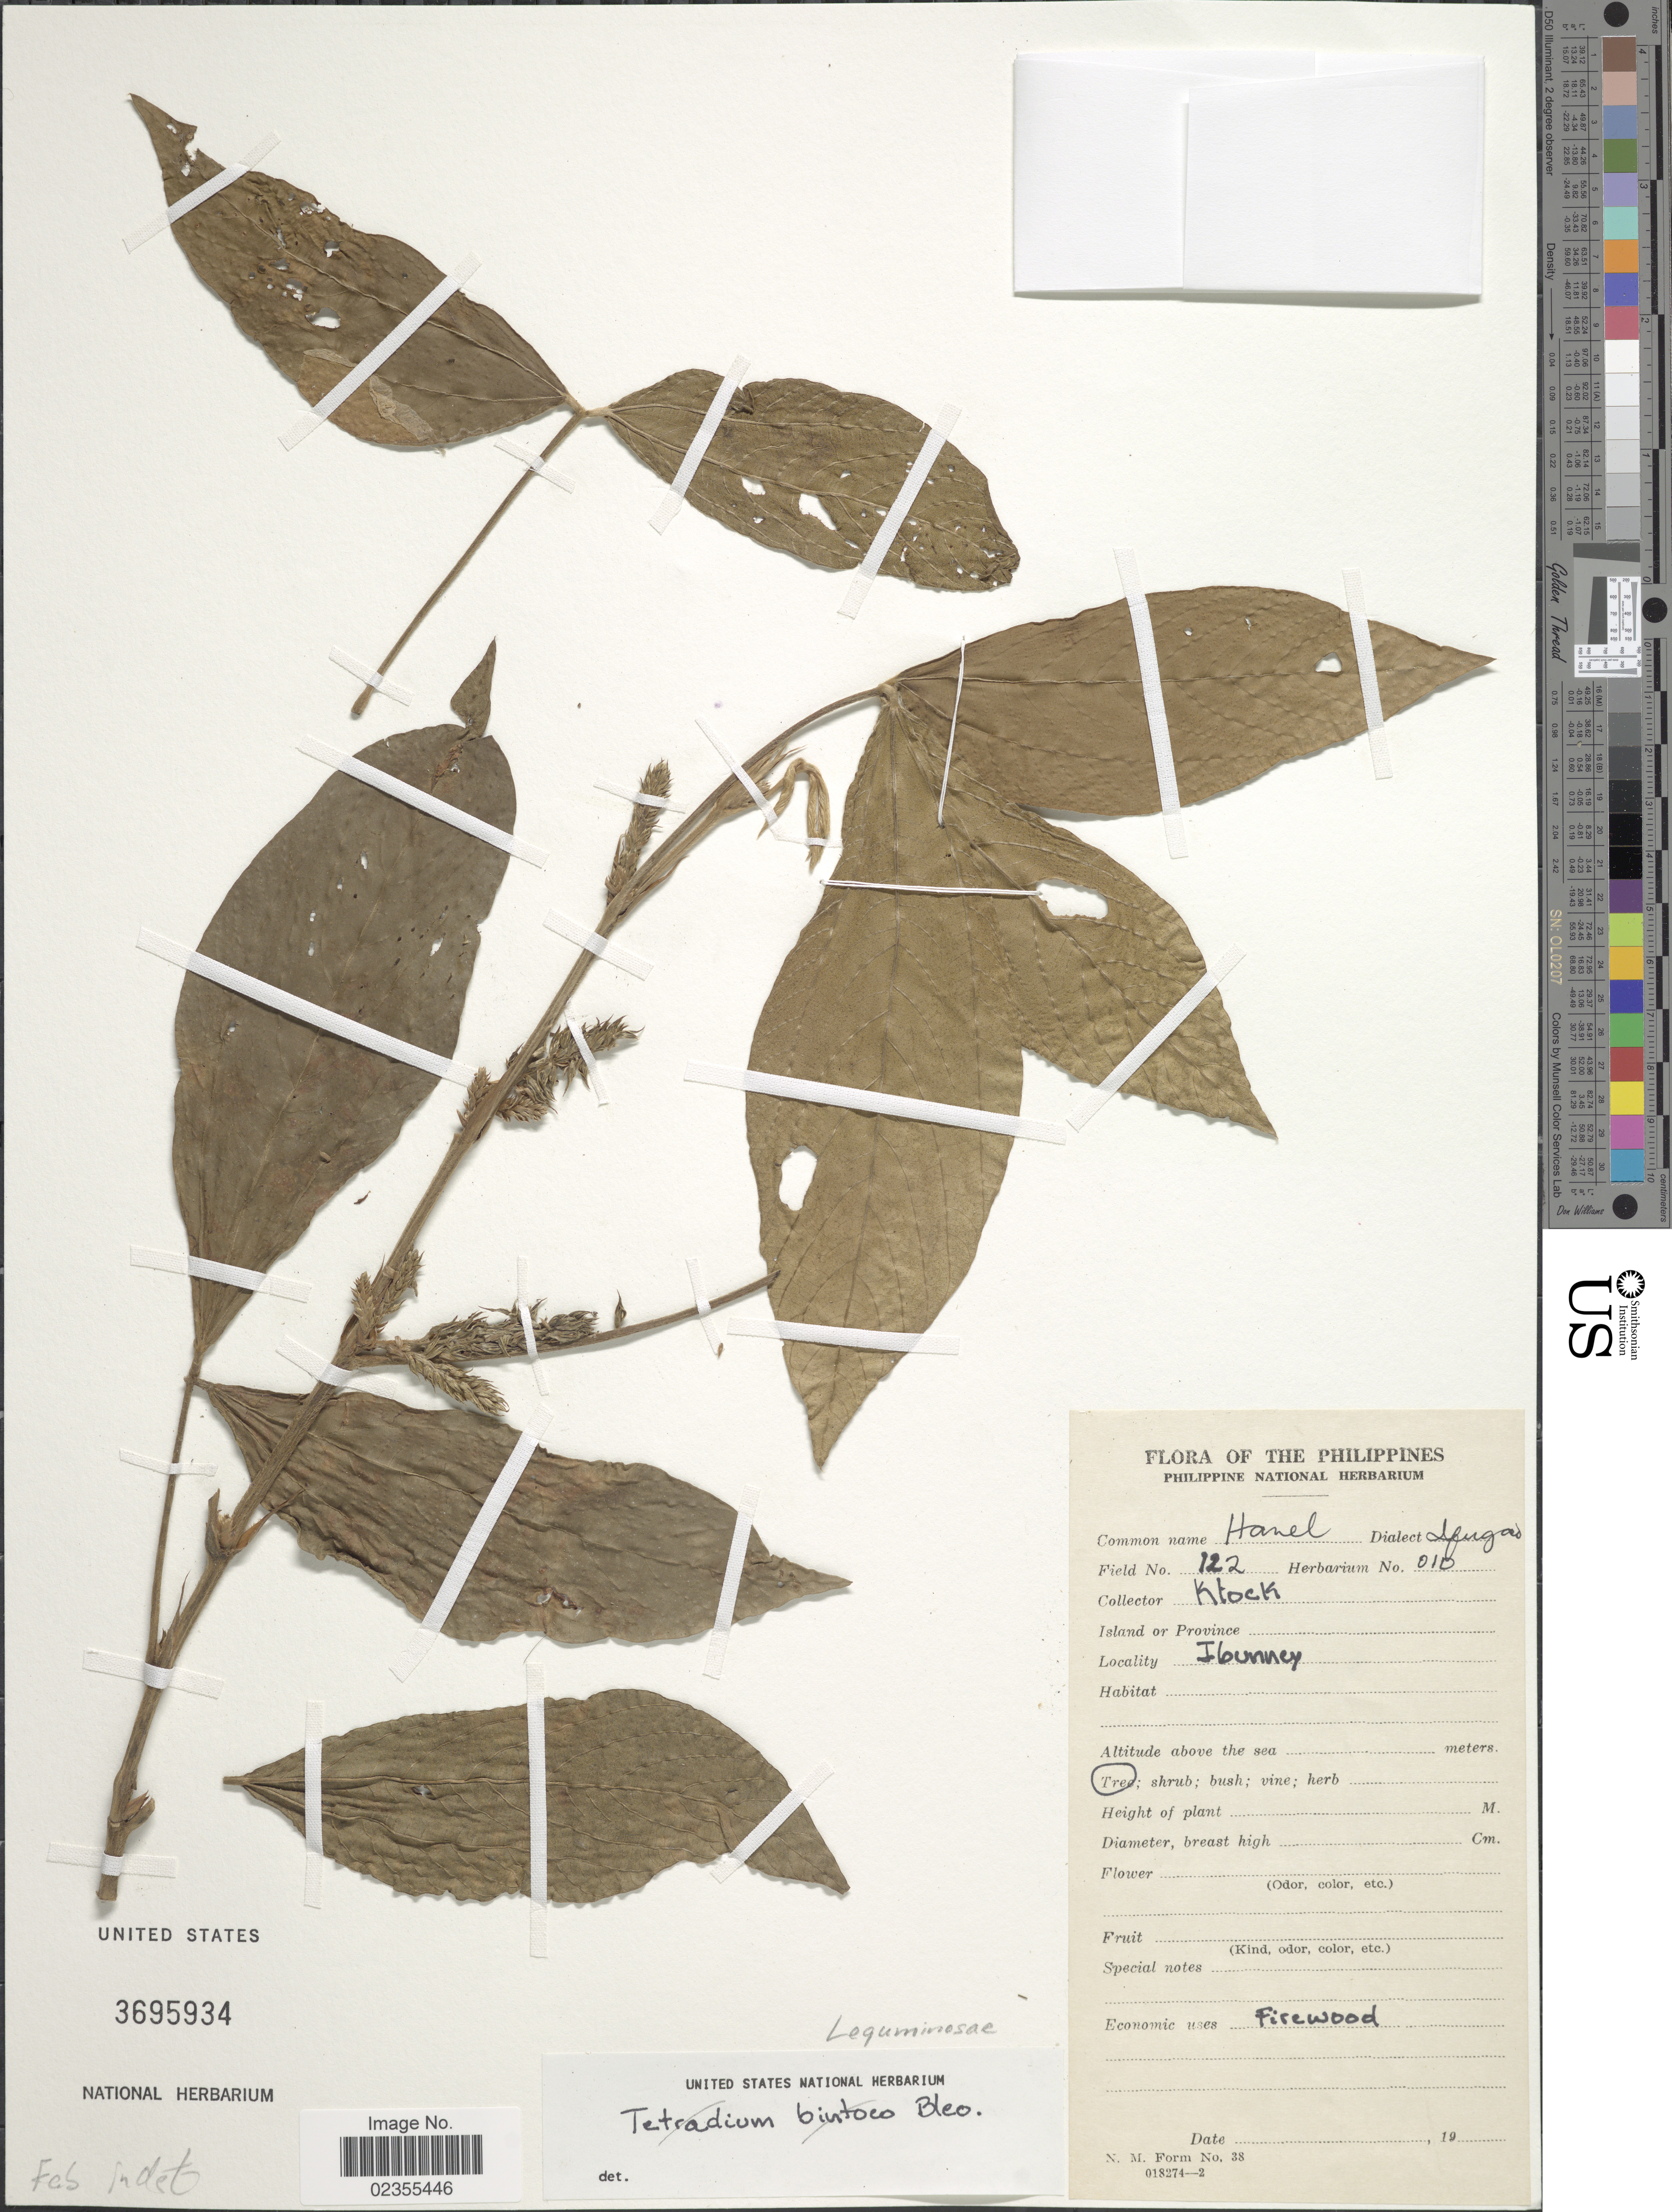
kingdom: Plantae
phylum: Tracheophyta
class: Magnoliopsida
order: Fabales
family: Fabaceae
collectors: Klock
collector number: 122/010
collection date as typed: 19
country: Philippines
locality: Ibunney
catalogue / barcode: US 3695934